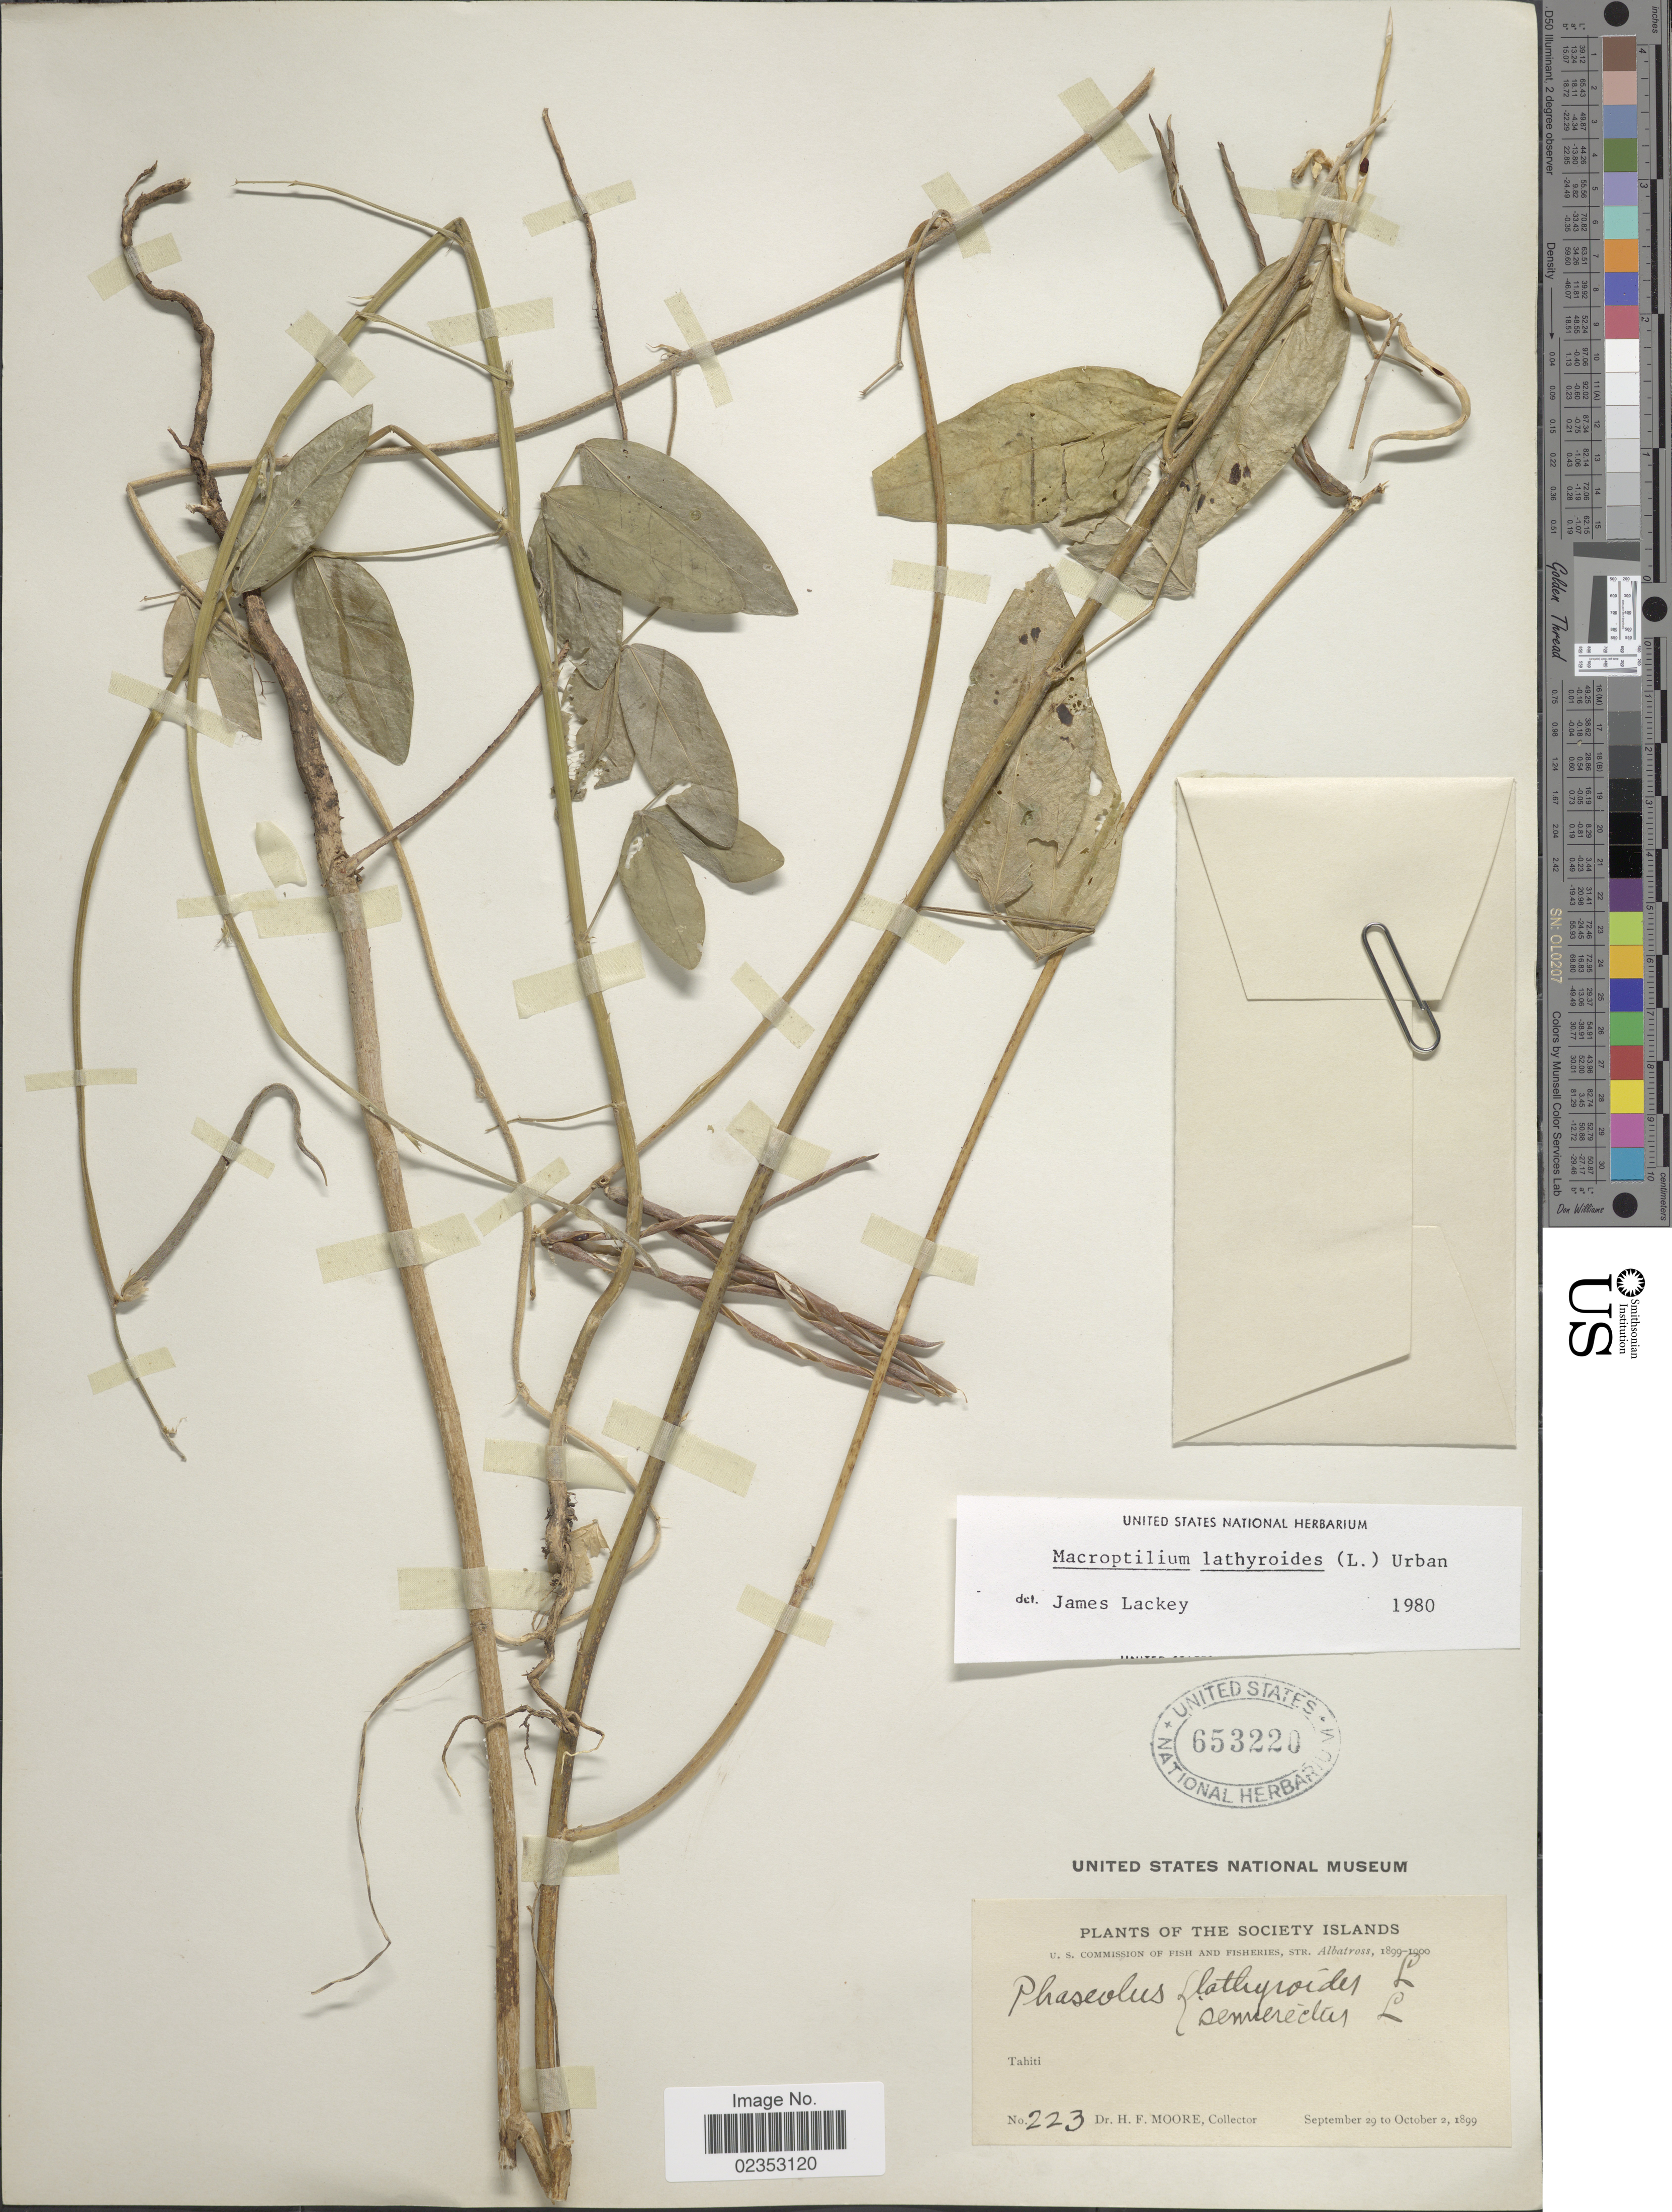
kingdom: Plantae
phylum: Tracheophyta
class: Magnoliopsida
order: Fabales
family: Fabaceae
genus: Macroptilium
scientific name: Macroptilium lathyroides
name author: (L.) Urb.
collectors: H. F. Moore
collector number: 223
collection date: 1899-09-29/1899-10-02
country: French Polynesia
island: Tahiti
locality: The Society Islands, Tahiti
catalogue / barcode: US 653220